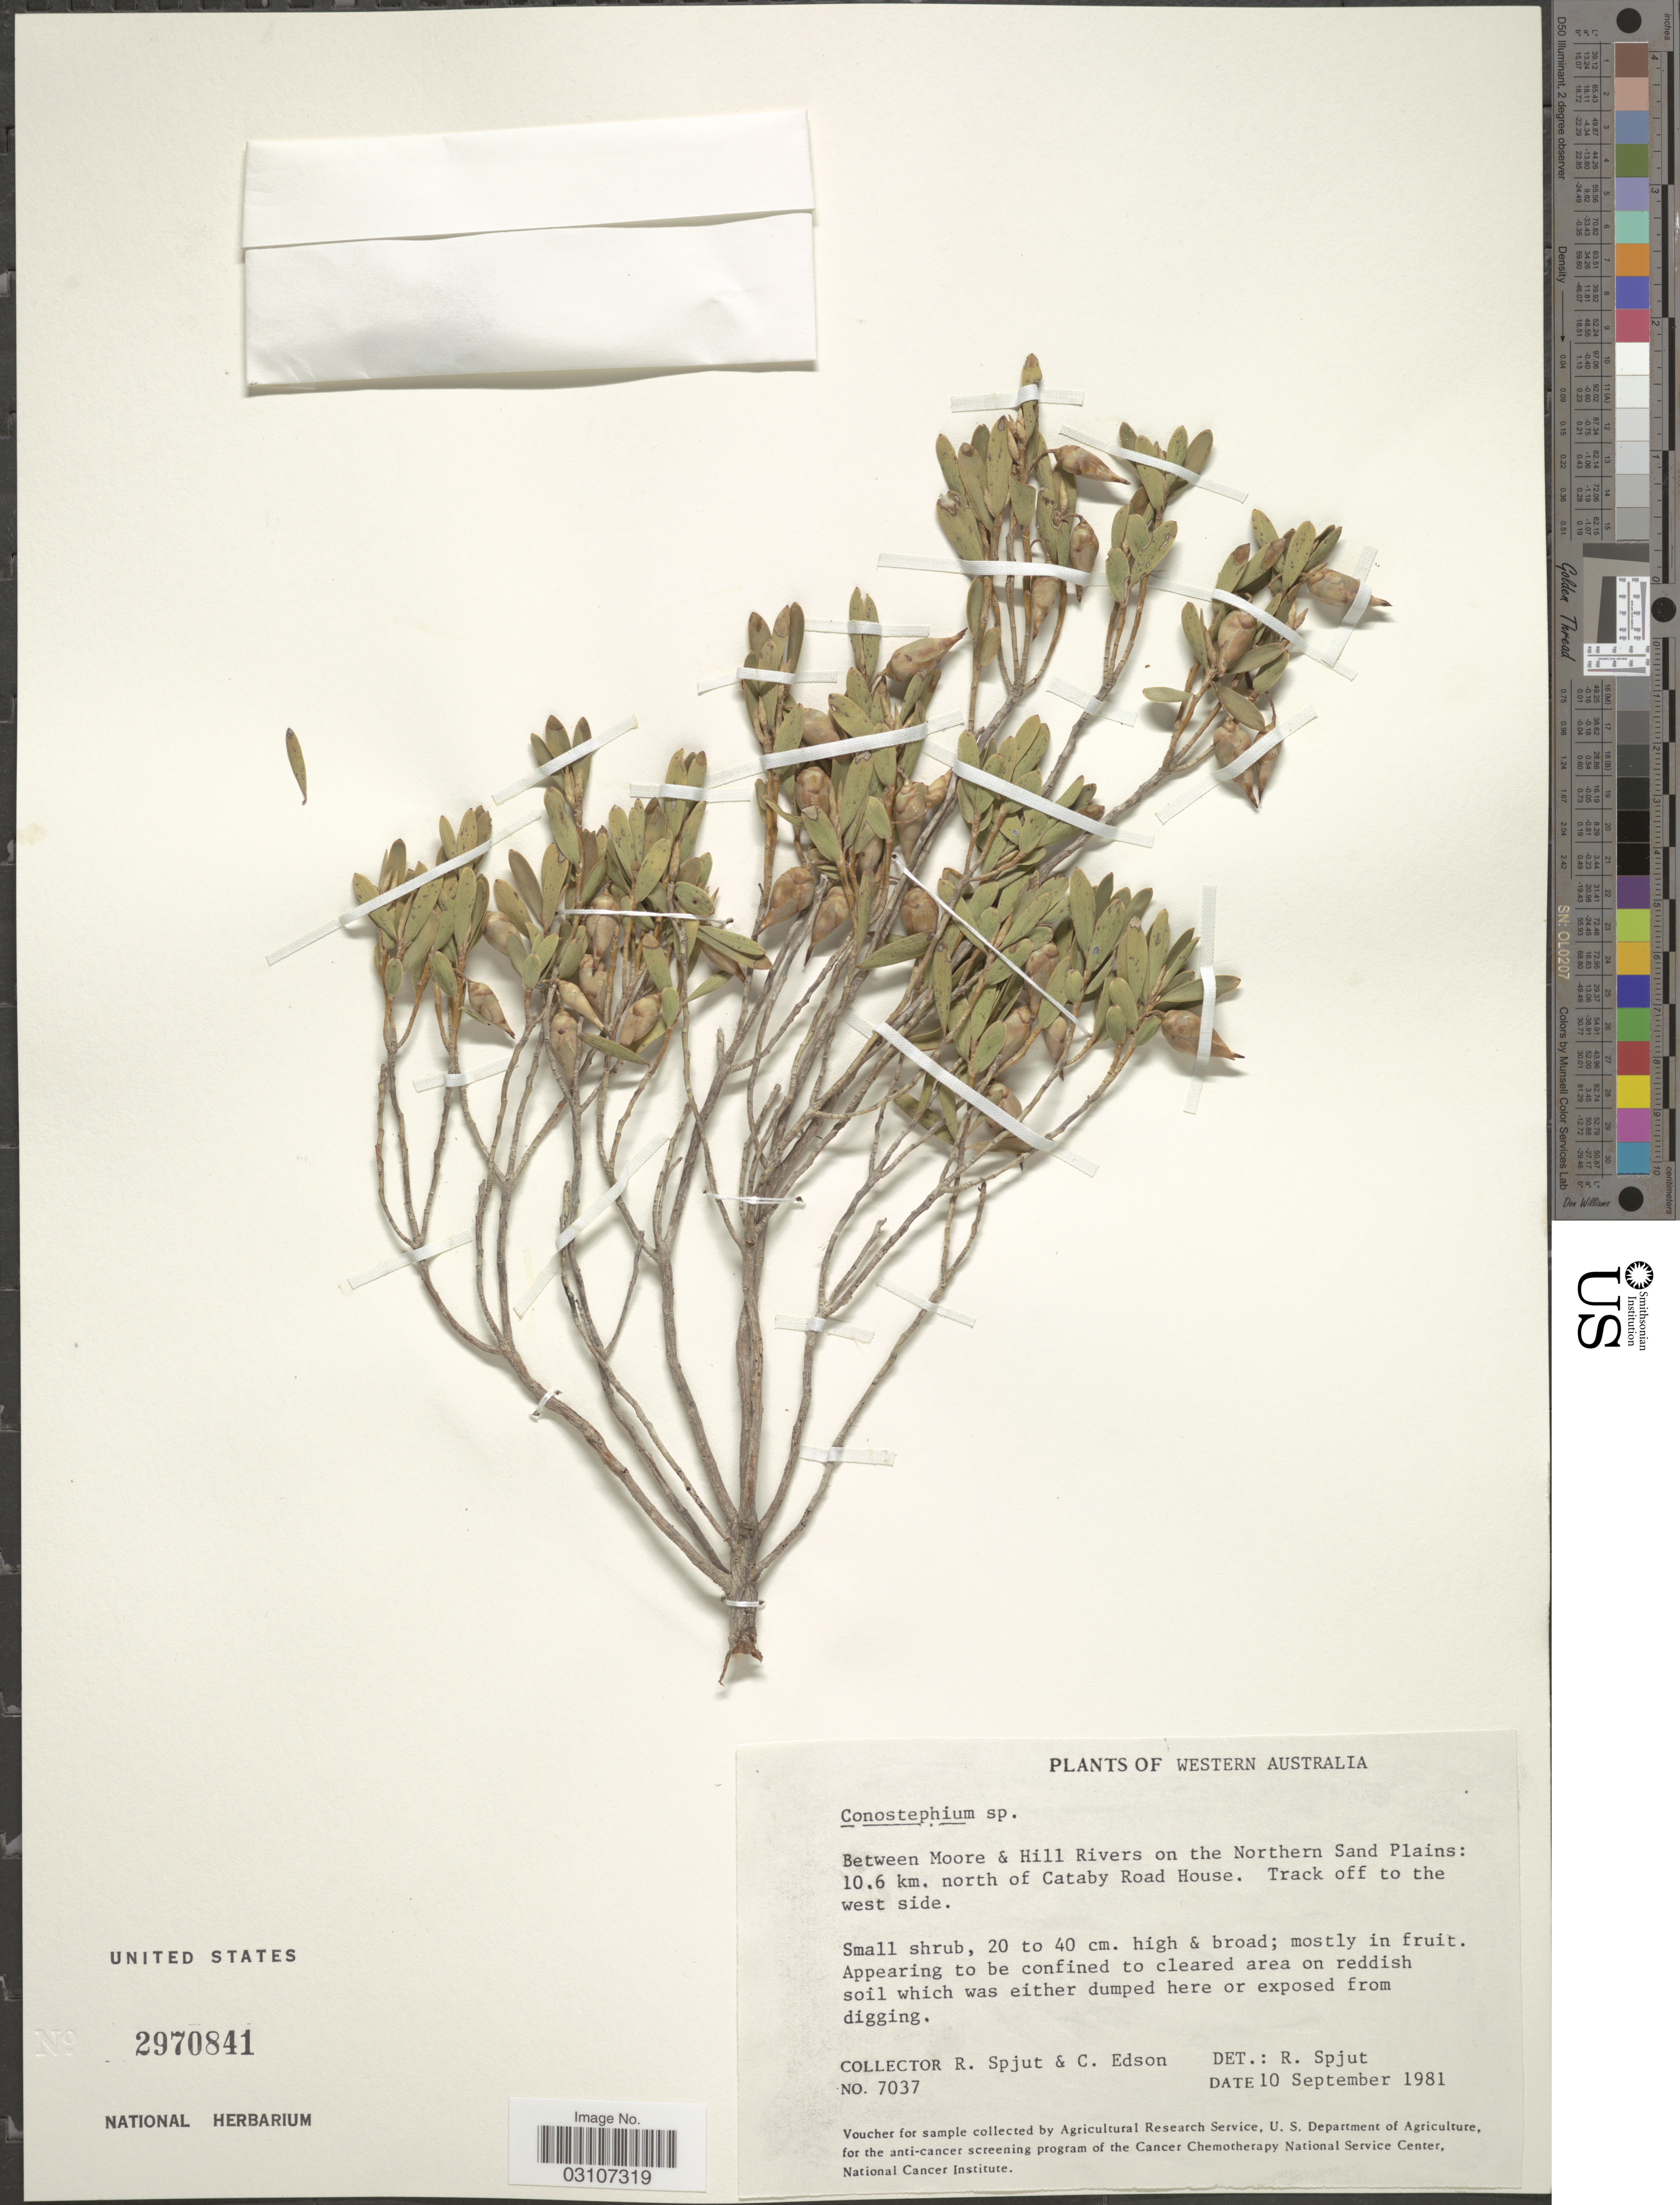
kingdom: Plantae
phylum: Tracheophyta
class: Magnoliopsida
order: Ericales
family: Ericaceae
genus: Conostephium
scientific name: Conostephium sp.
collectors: R. Spjut & C. Edson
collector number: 7037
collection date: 1981-09-10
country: Australia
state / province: Western Australia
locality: Between Moore & Hill Rivers on the Northern Sand Plains: 10.6 km. north of Cataby Road House. Track off to the west side.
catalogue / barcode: US 2970841